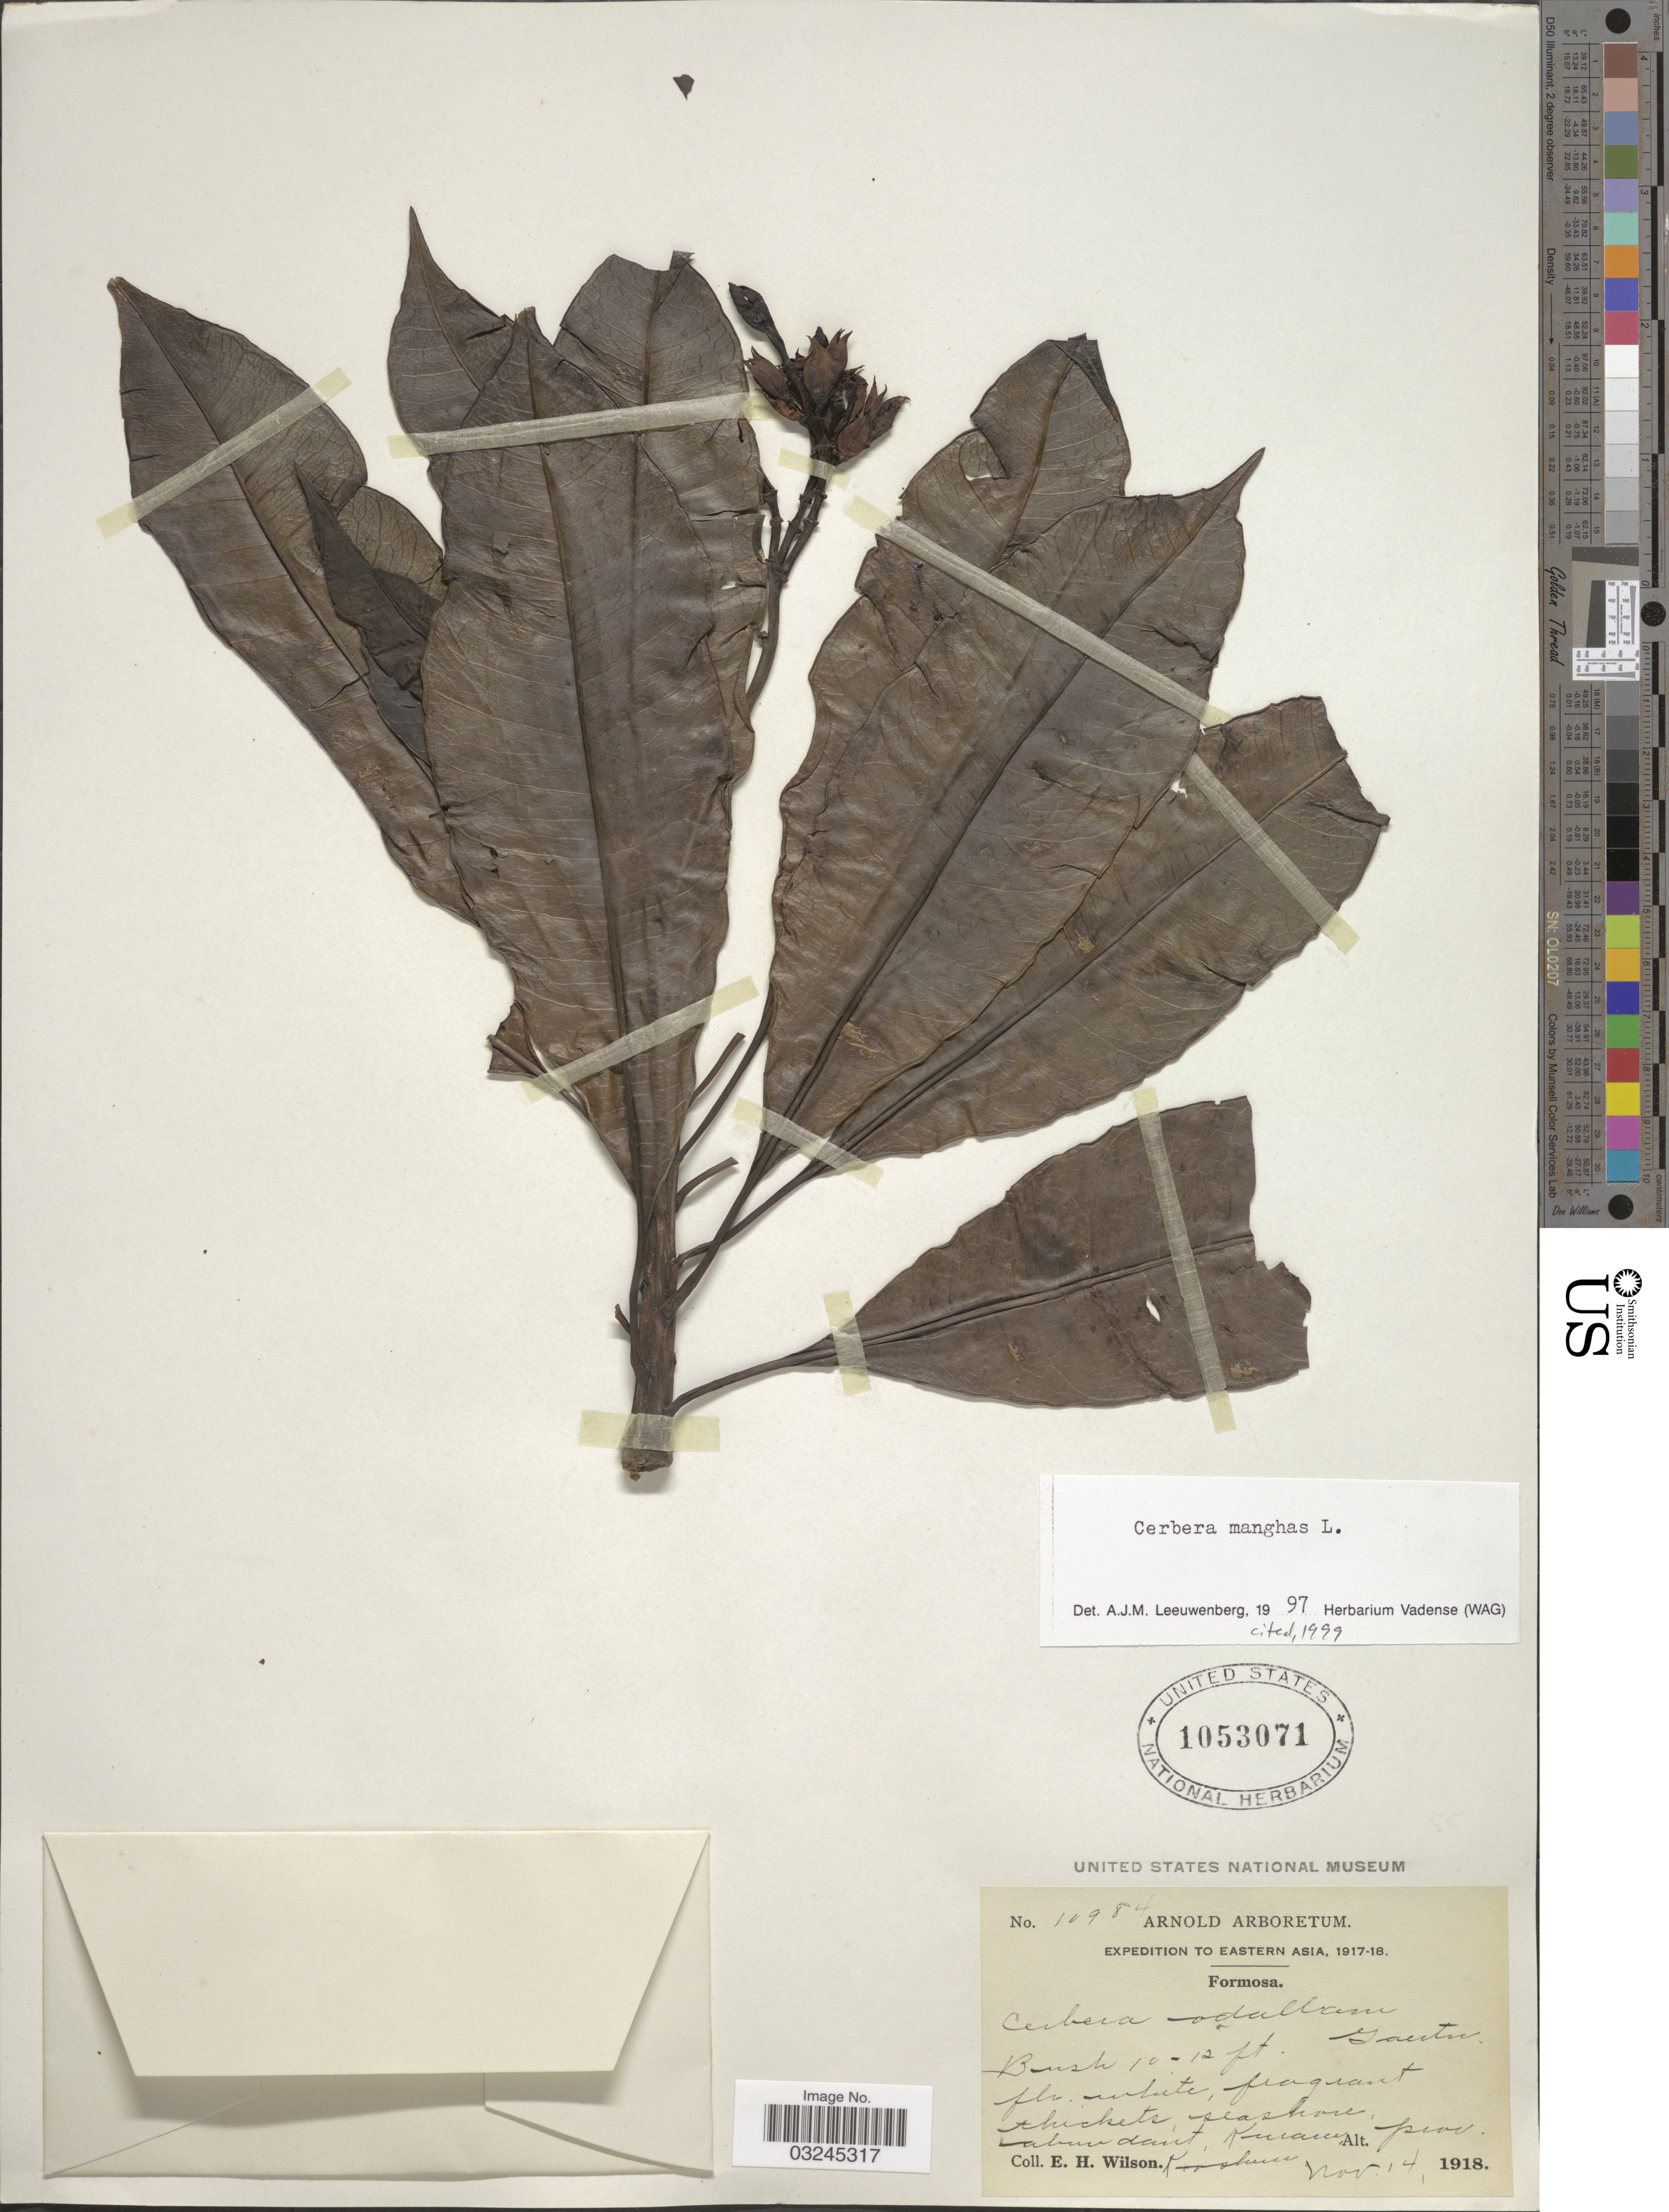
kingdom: Plantae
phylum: Tracheophyta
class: Magnoliopsida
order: Gentianales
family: Apocynaceae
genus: Cerbera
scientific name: Cerbera manghas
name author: L.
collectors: E. Wilson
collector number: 10984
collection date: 1918-11-14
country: Taiwan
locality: Eastern Asia. Formosa. Kuraru, prov. Koshun.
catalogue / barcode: US 1053071